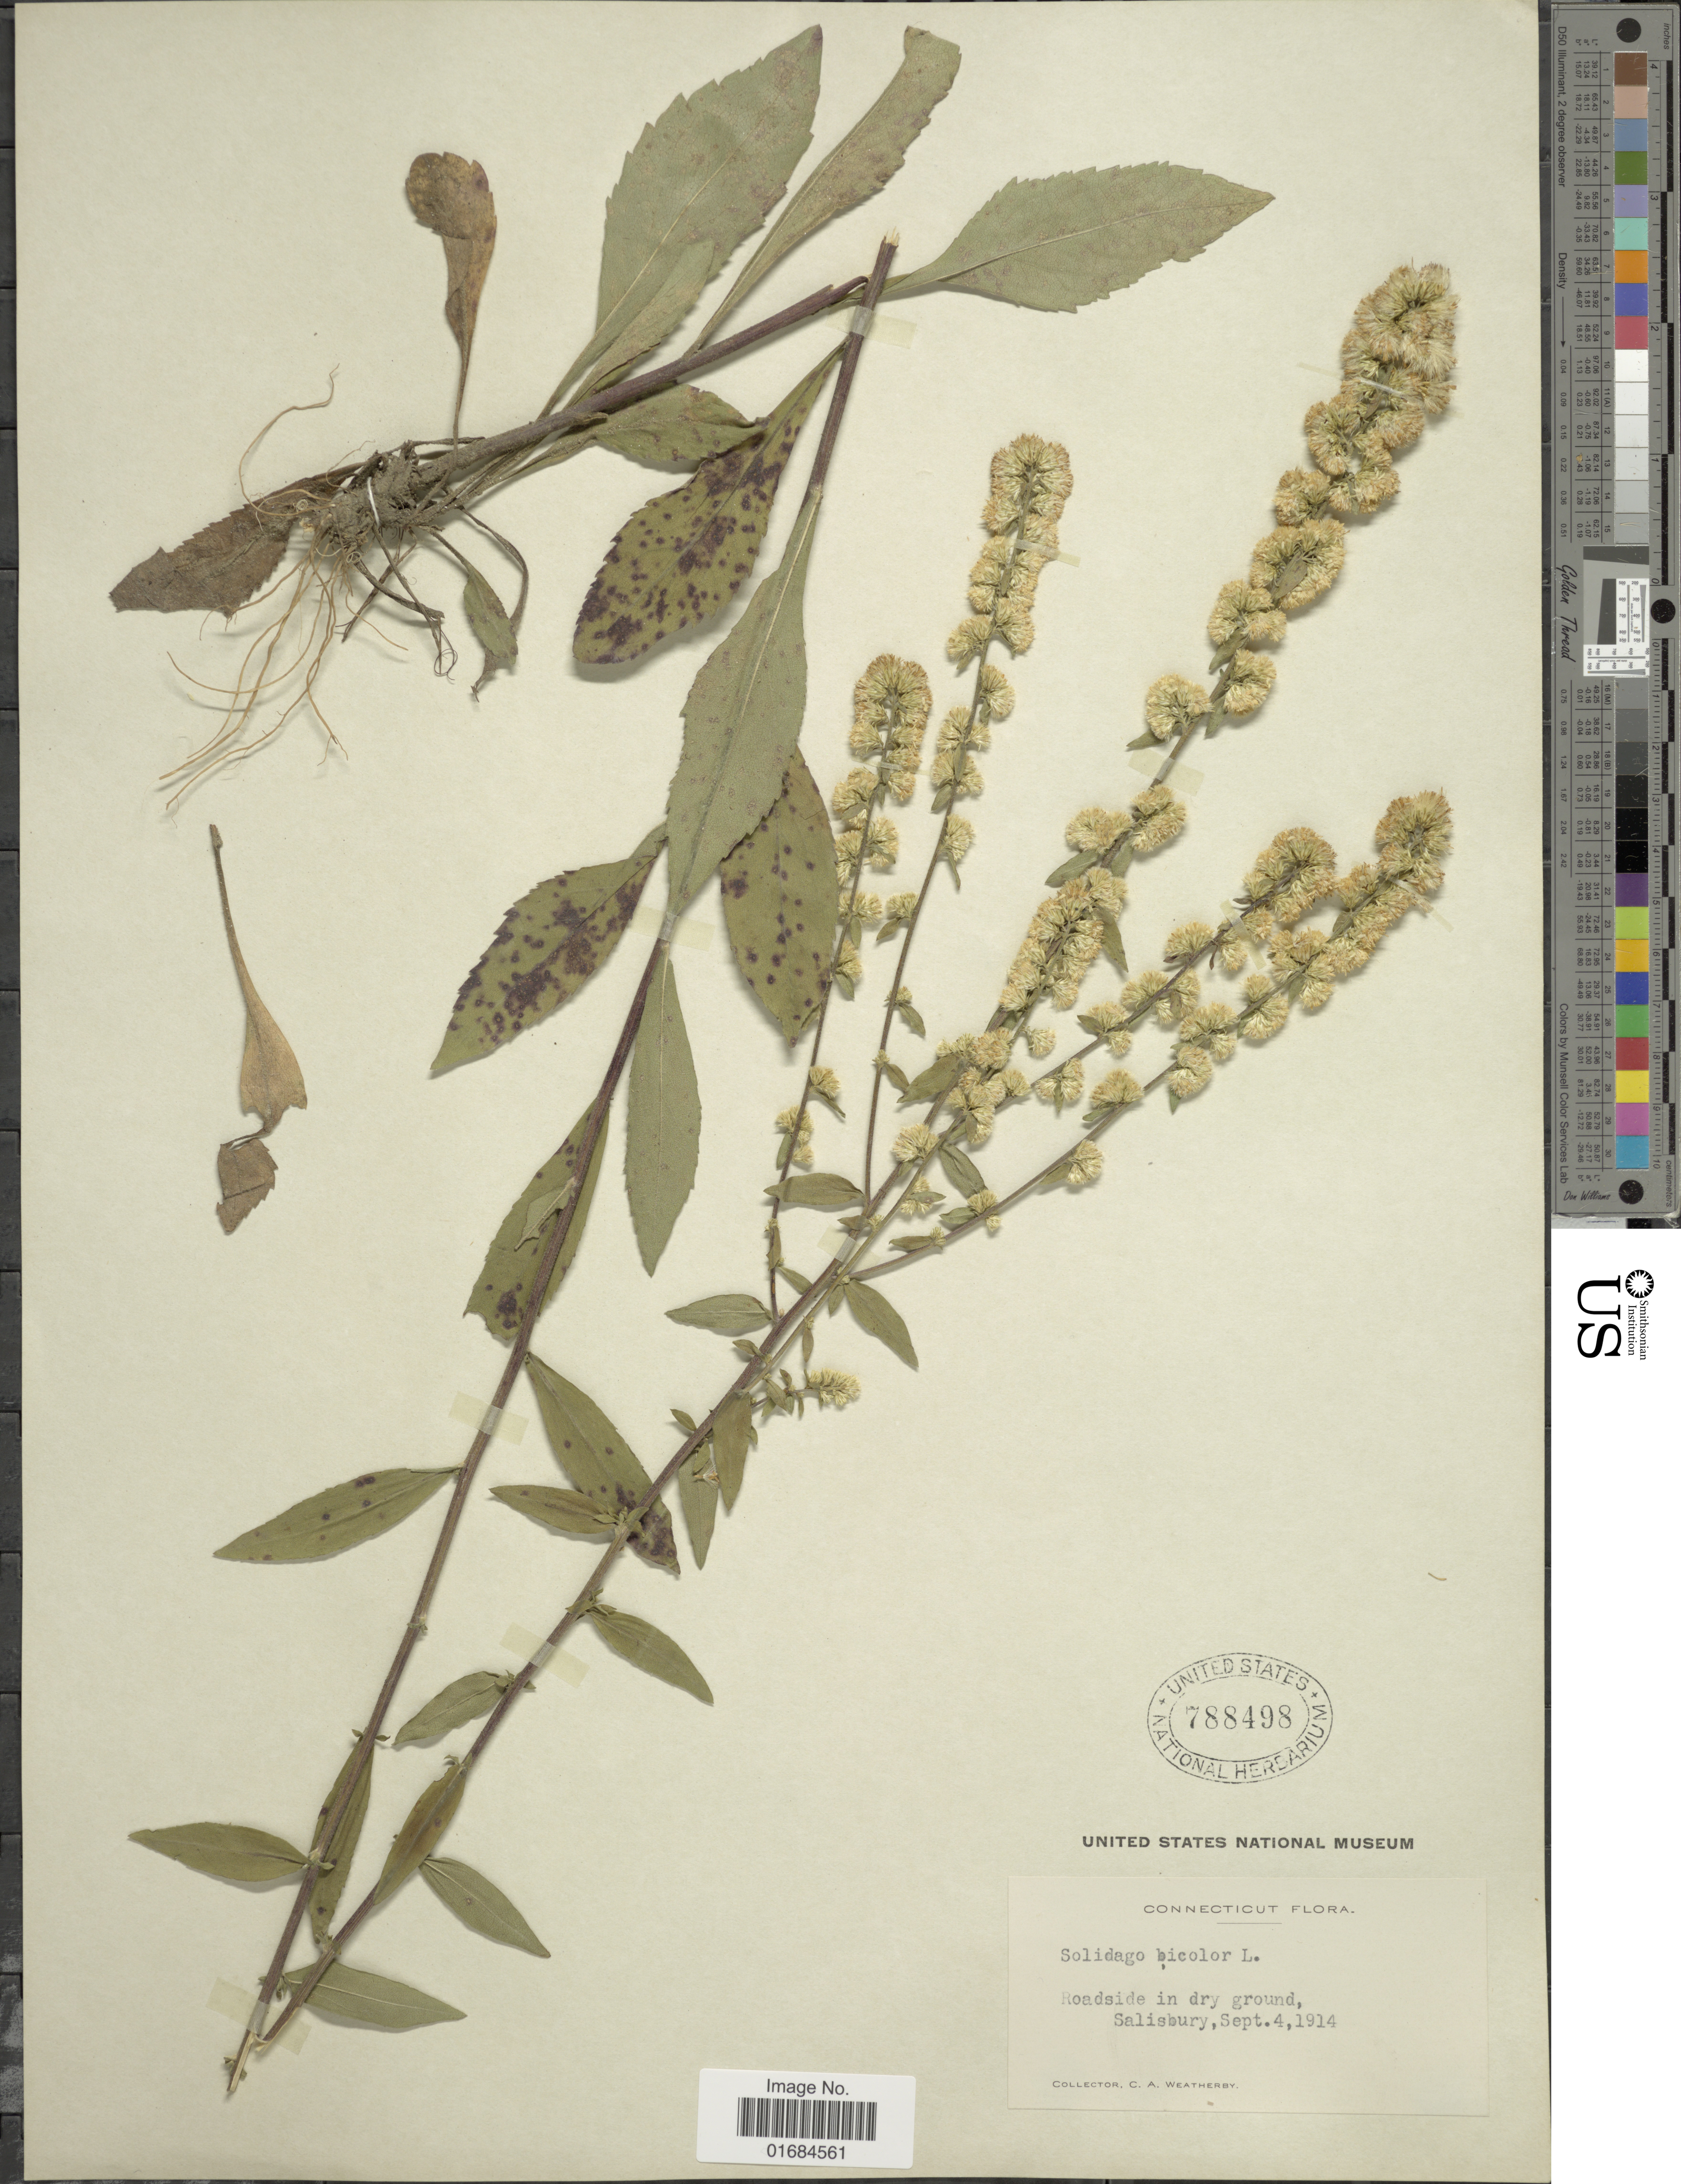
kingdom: Plantae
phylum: Tracheophyta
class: Magnoliopsida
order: Asterales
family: Asteraceae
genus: Solidago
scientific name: Solidago bicolor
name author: L.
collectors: C. A. Weatherby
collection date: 1914-09-07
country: United States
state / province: Connecticut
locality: Roadside in dry ground, Salisbury.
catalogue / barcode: US 788498